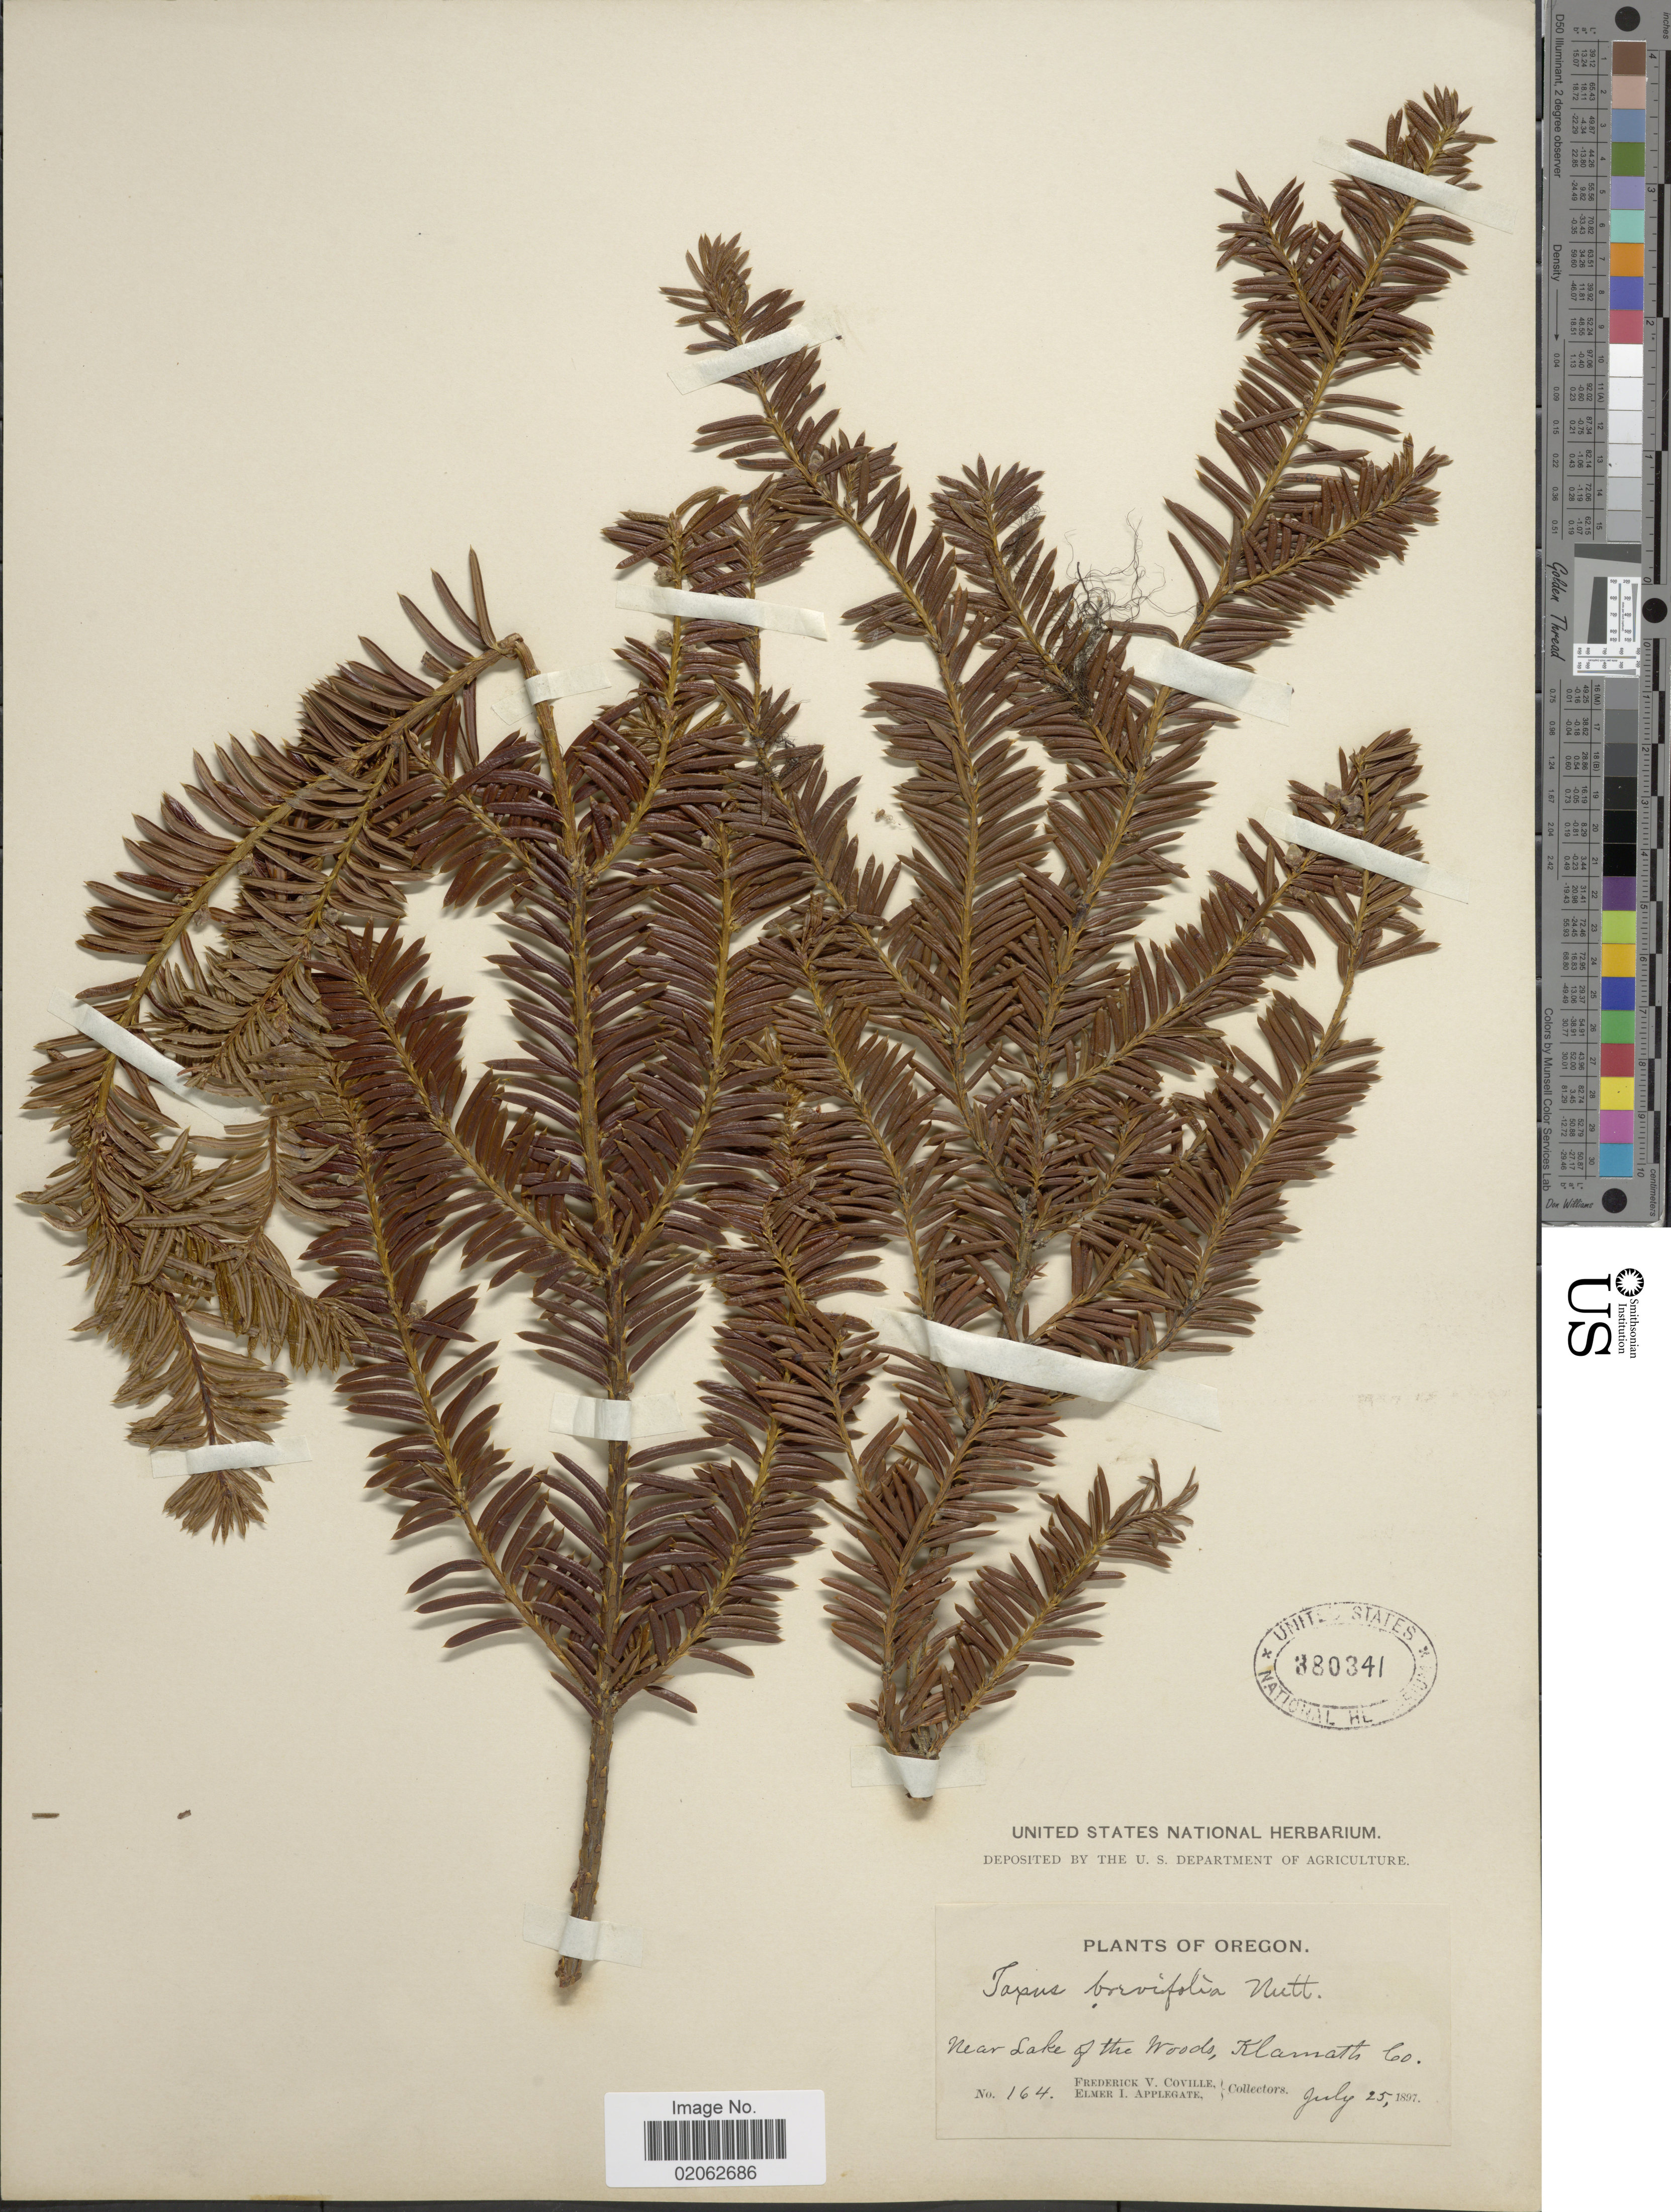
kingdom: Plantae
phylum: Tracheophyta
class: Pinopsida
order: Pinales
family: Taxaceae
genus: Taxus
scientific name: Taxus brevifolia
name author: Nutt.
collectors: F. V. Coville & E. I. Applegate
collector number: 164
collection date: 1897-07-25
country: United States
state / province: Oregon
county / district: Klamath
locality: Near Lake of The Woods, Klamath Co.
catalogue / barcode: US 380341